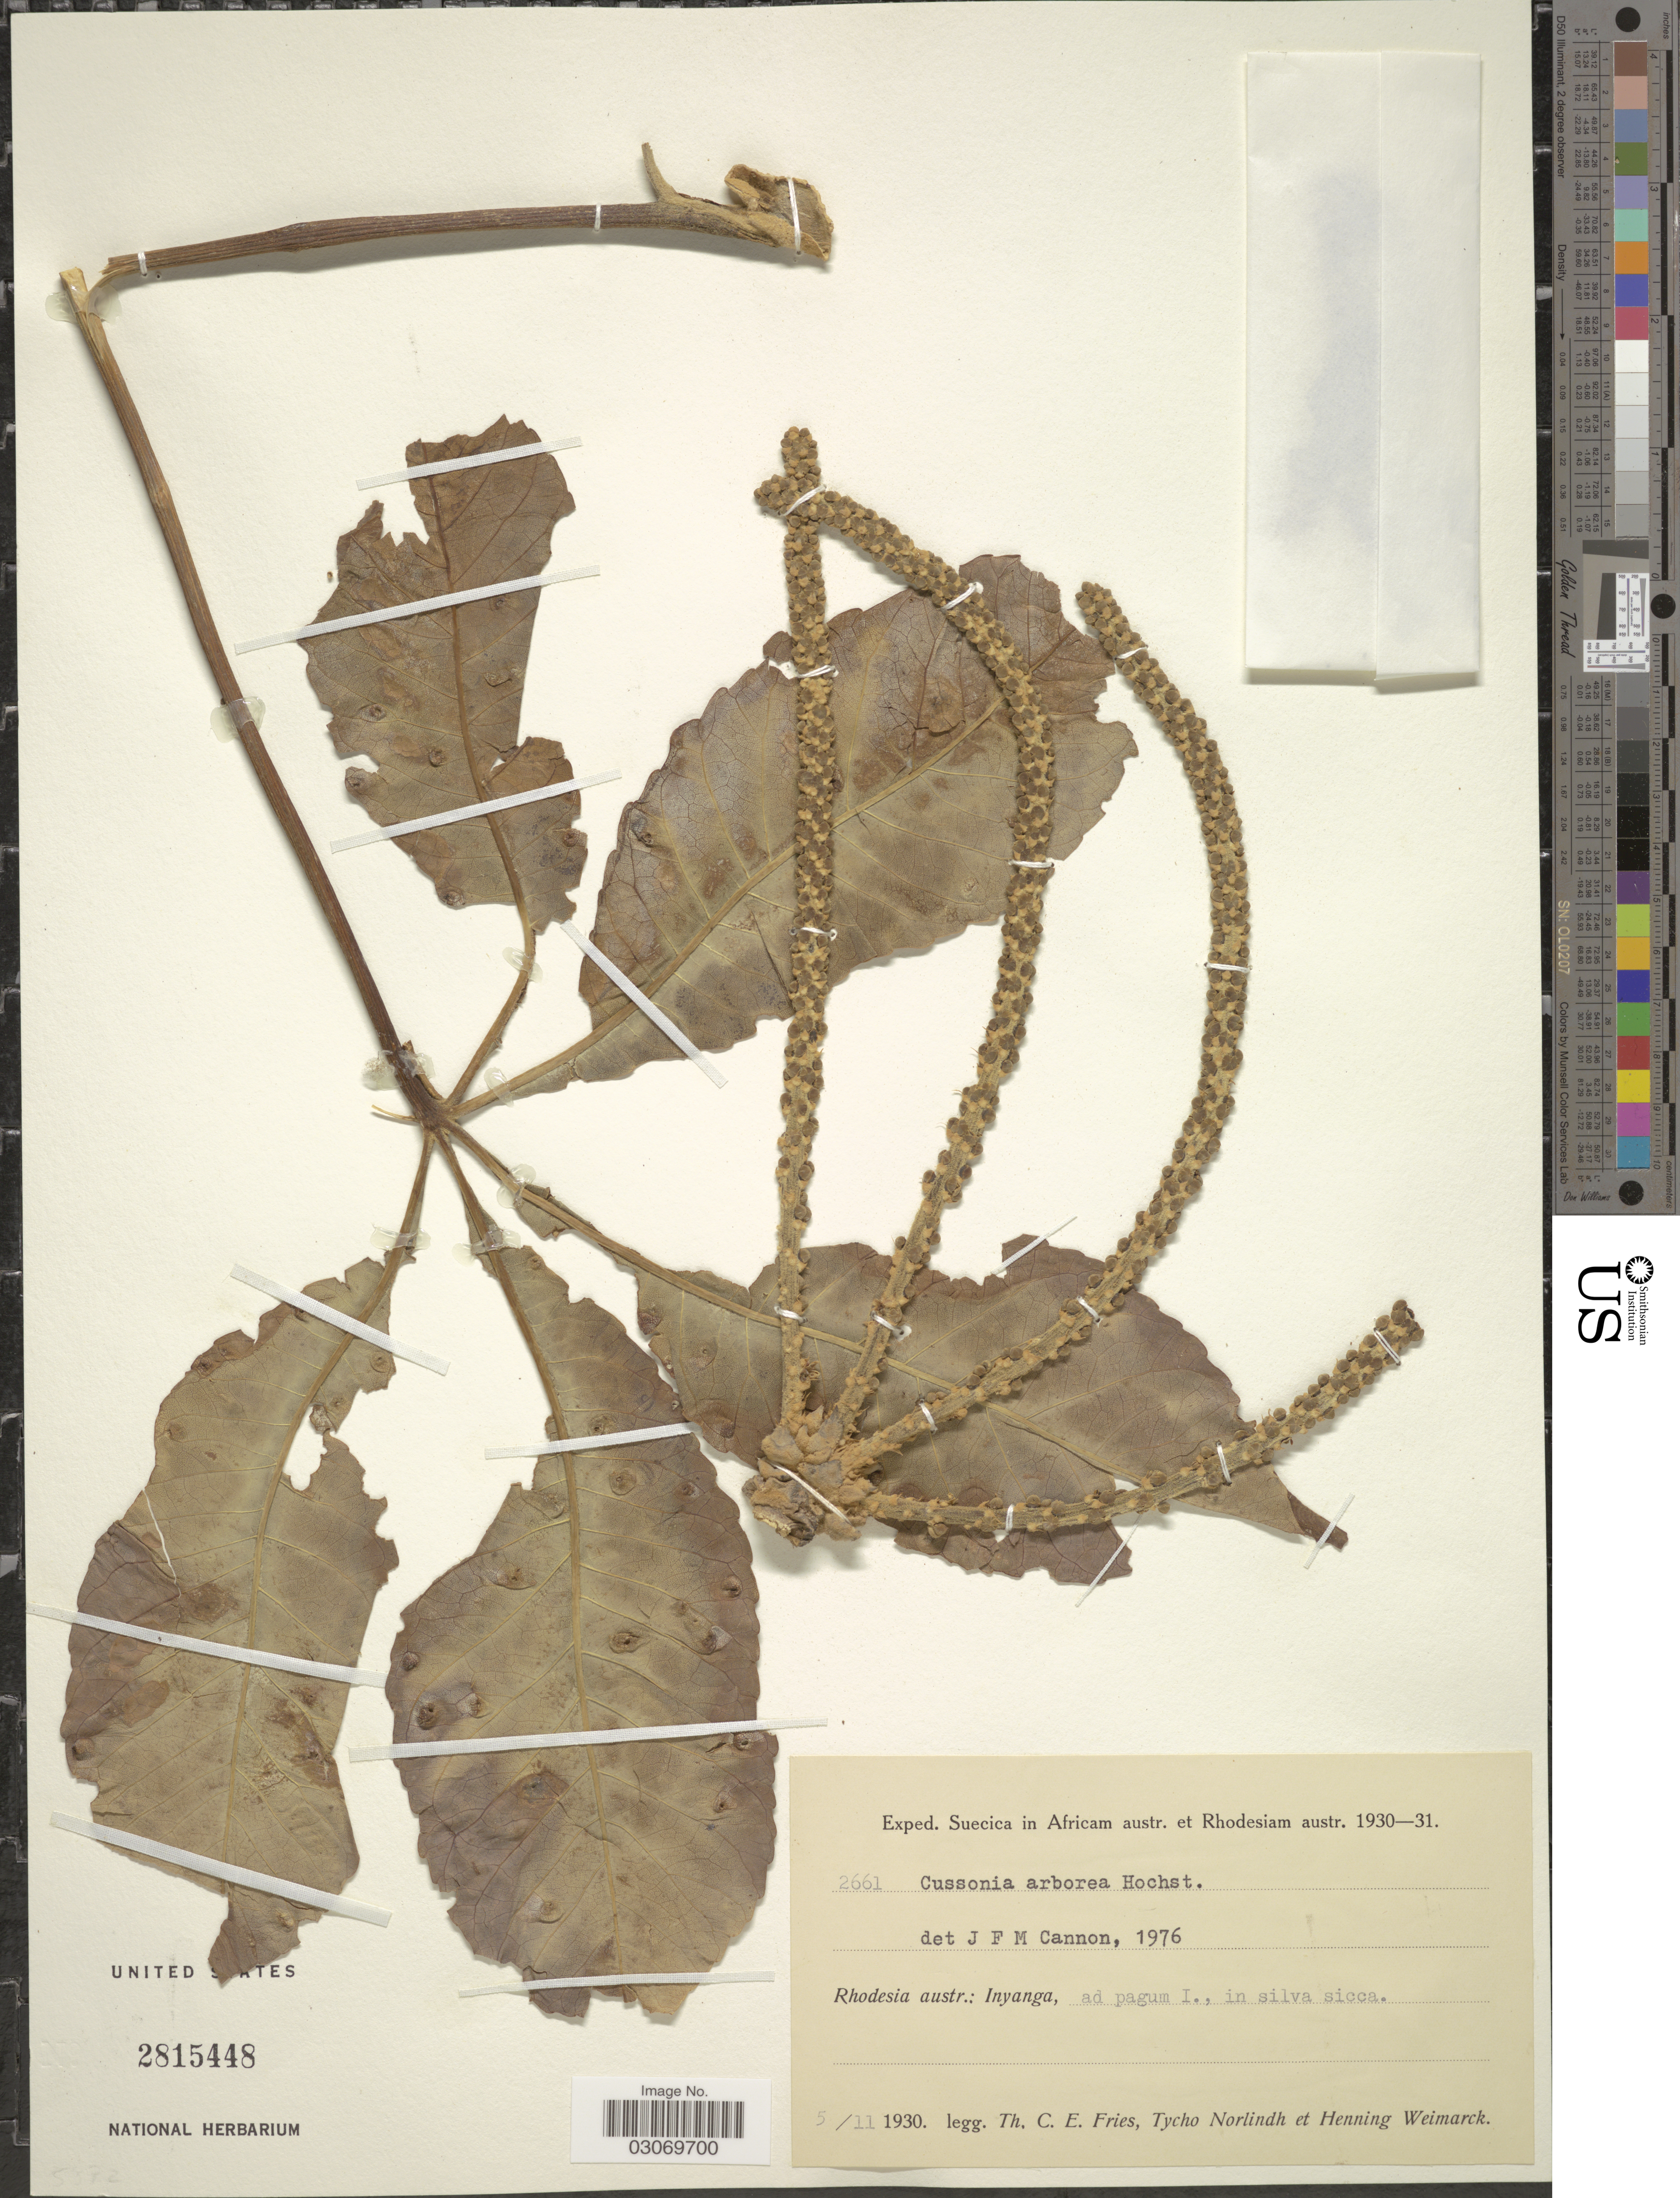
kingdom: Plantae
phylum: Tracheophyta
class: Magnoliopsida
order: Apiales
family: Araliaceae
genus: Cussonia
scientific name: Cussonia arborea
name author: Hochst. ex A. Rich.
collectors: T. C. E. Fries, N. T. Norlindh & H. Weimarck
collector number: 2661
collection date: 1930-11-05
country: Zimbabwe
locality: Rhodesia austr.: Inyanga, ad pagum I., in silva sicca.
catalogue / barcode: US 2815448